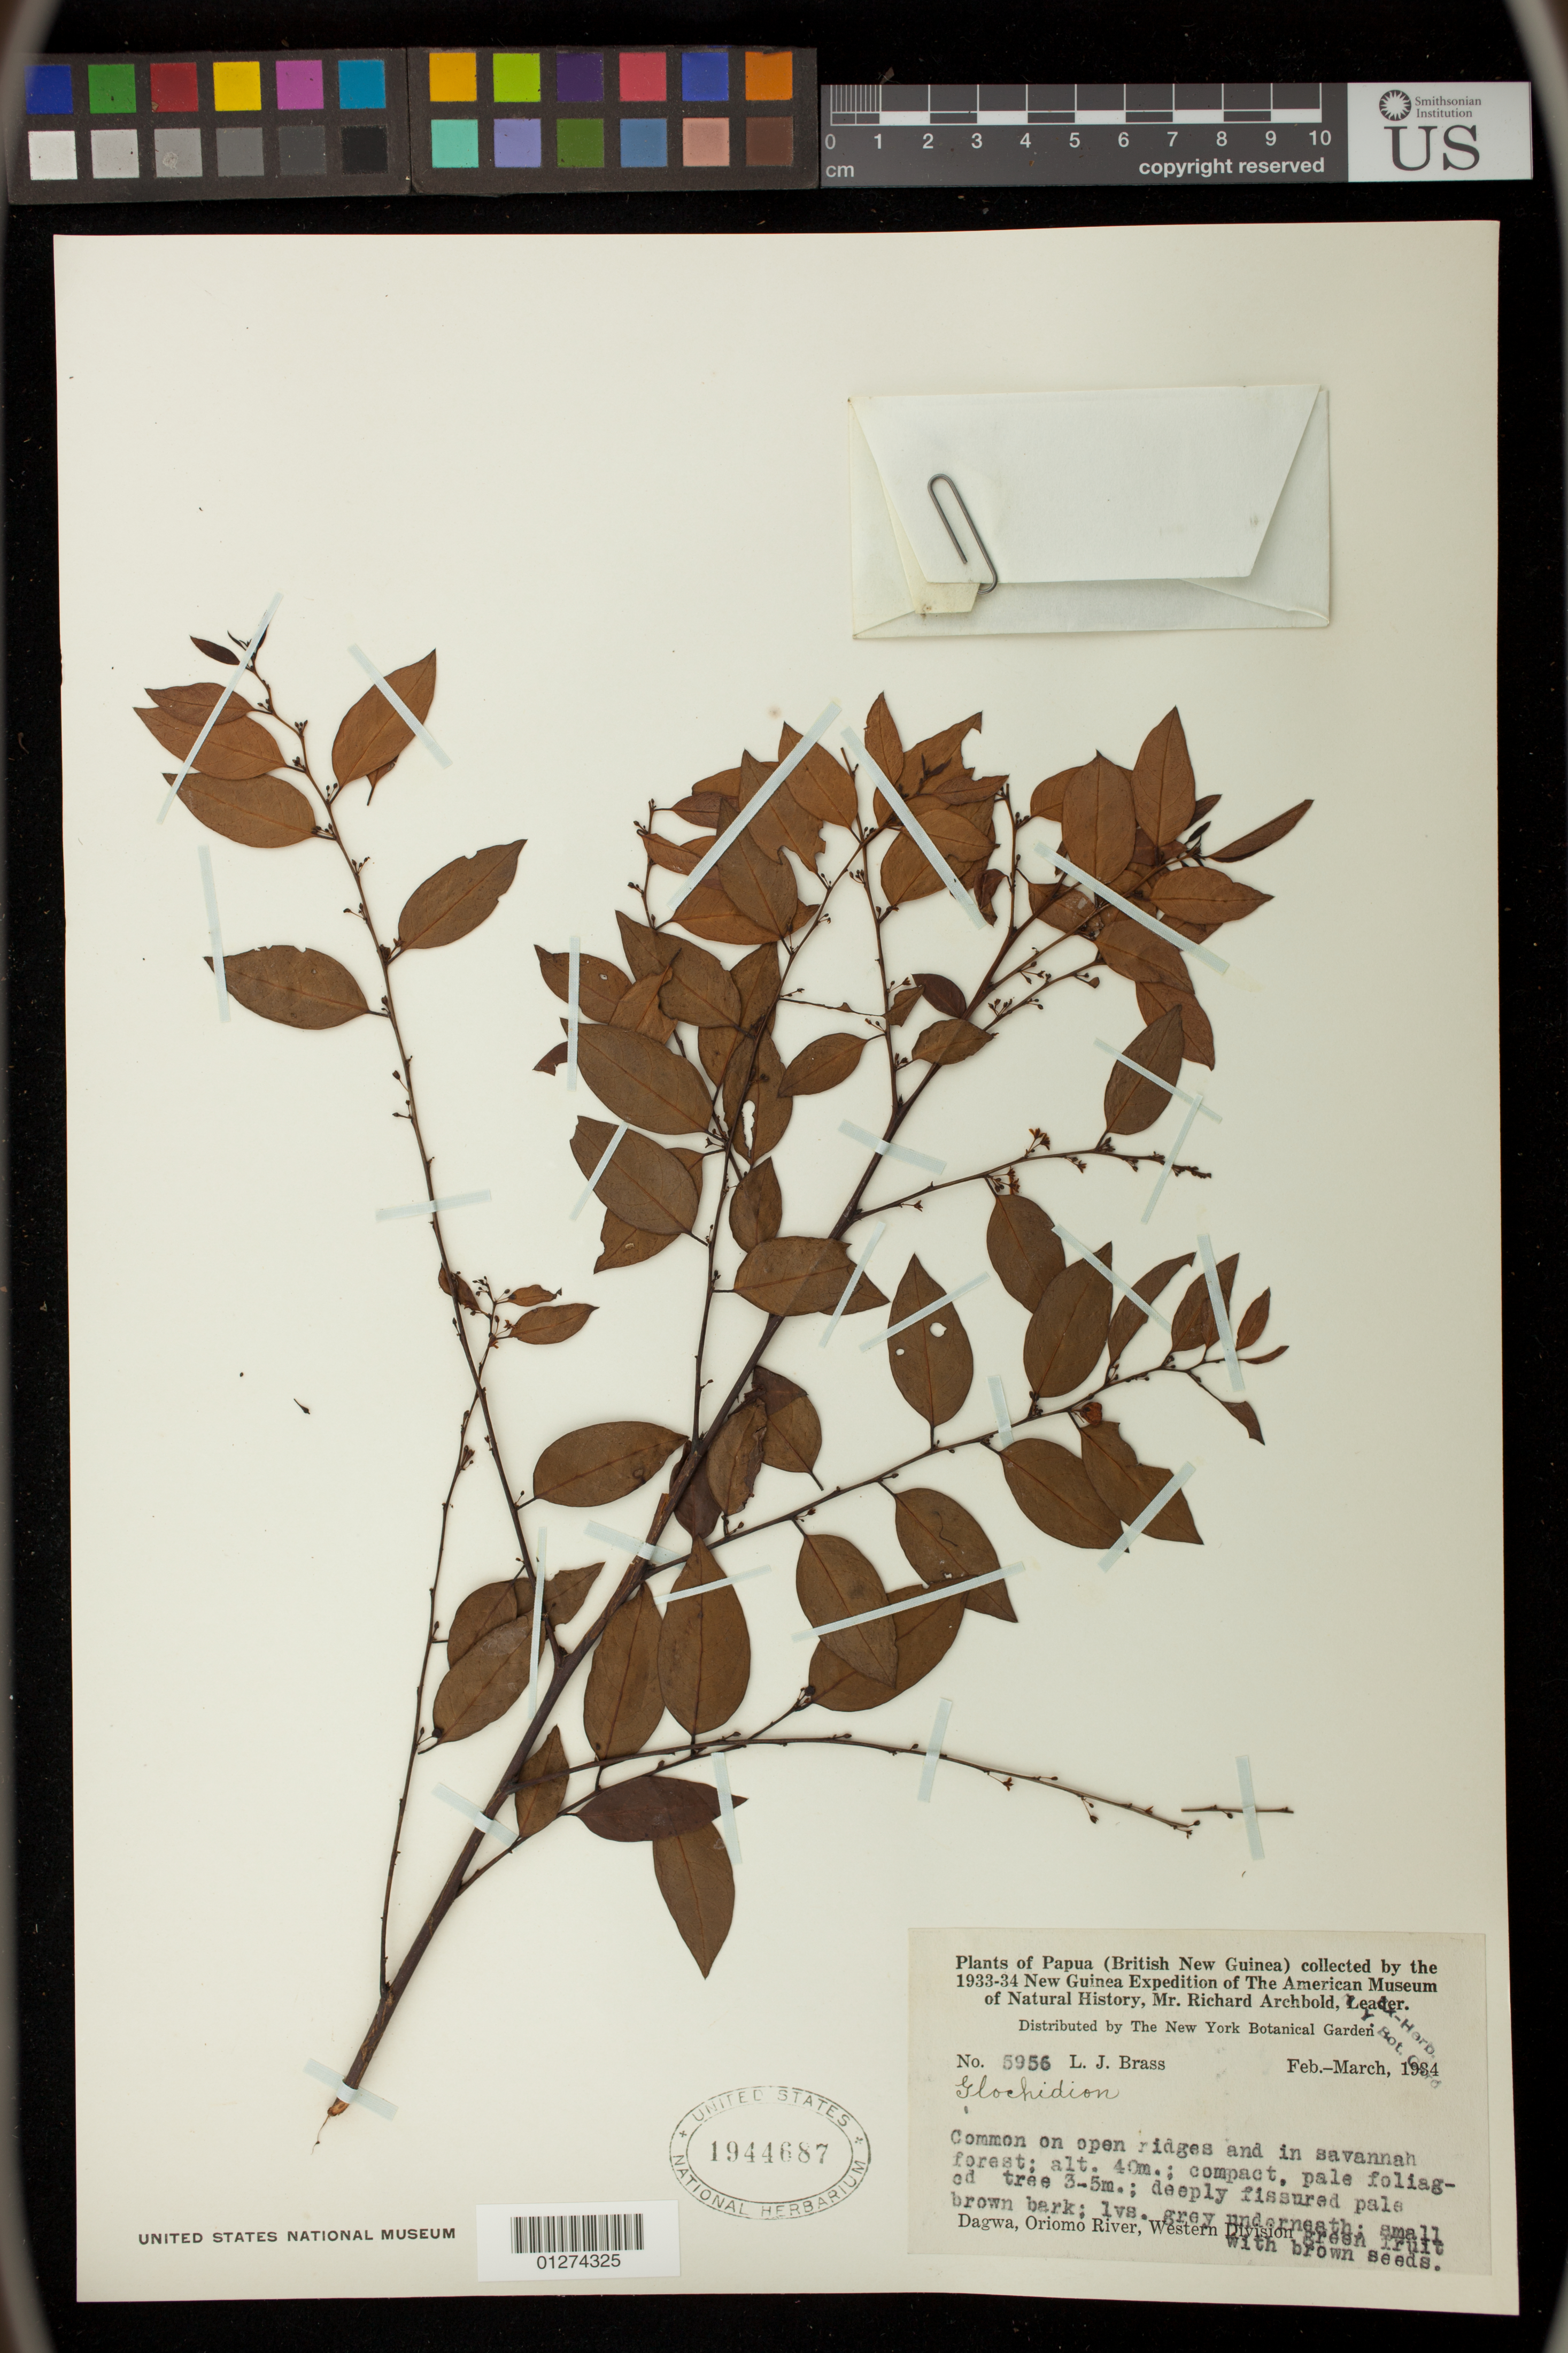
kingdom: Plantae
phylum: Tracheophyta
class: Magnoliopsida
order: Malpighiales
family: Phyllanthaceae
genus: Glochidion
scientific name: Glochidion sp.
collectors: L. J. Brass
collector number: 5956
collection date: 1984-02/1984-03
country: Papua New Guinea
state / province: Western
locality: Dagwa, Oriomo River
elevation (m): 40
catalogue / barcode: US 1944687